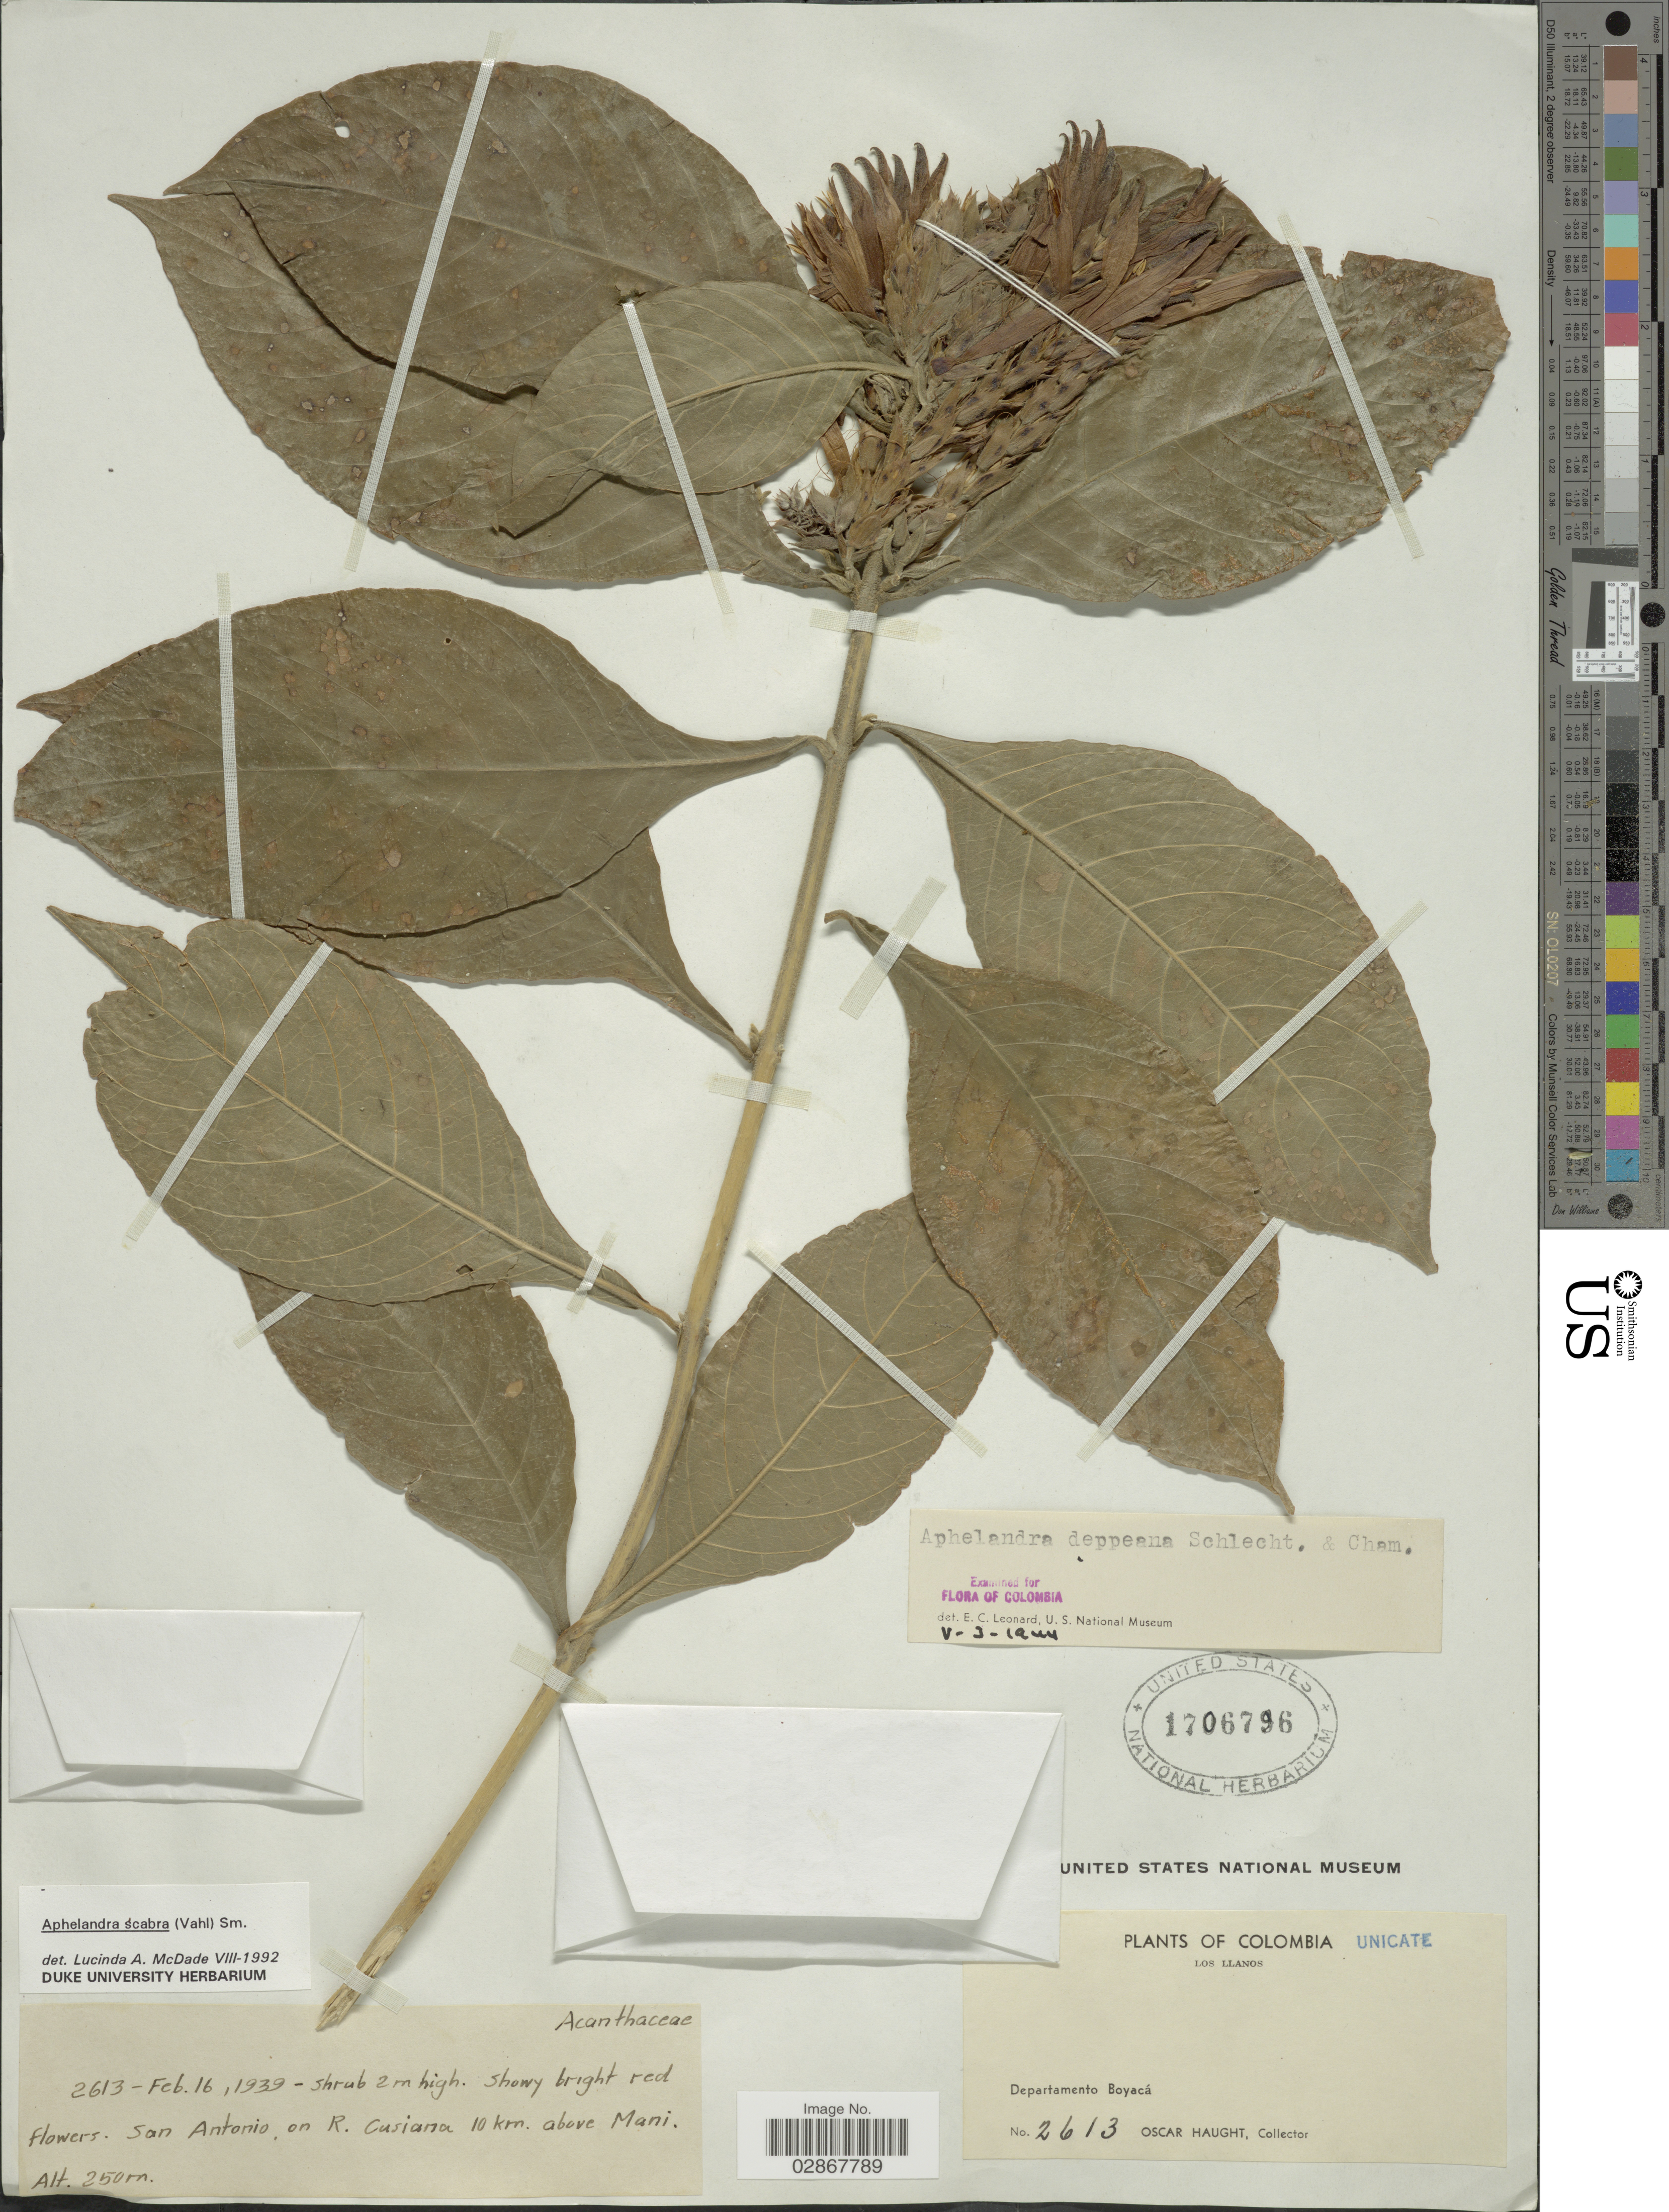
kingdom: Plantae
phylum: Tracheophyta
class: Magnoliopsida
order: Lamiales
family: Acanthaceae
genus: Aphelandra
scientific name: Aphelandra scabra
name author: (Vahl) Sm.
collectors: O. Haught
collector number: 2613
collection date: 1939-02-16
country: Colombia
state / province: Boyacá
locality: Los Llanos. Departamento Boyacá. San Antonio, on R. Cusiana 10 km above Mani.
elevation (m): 250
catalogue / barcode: US 1706796